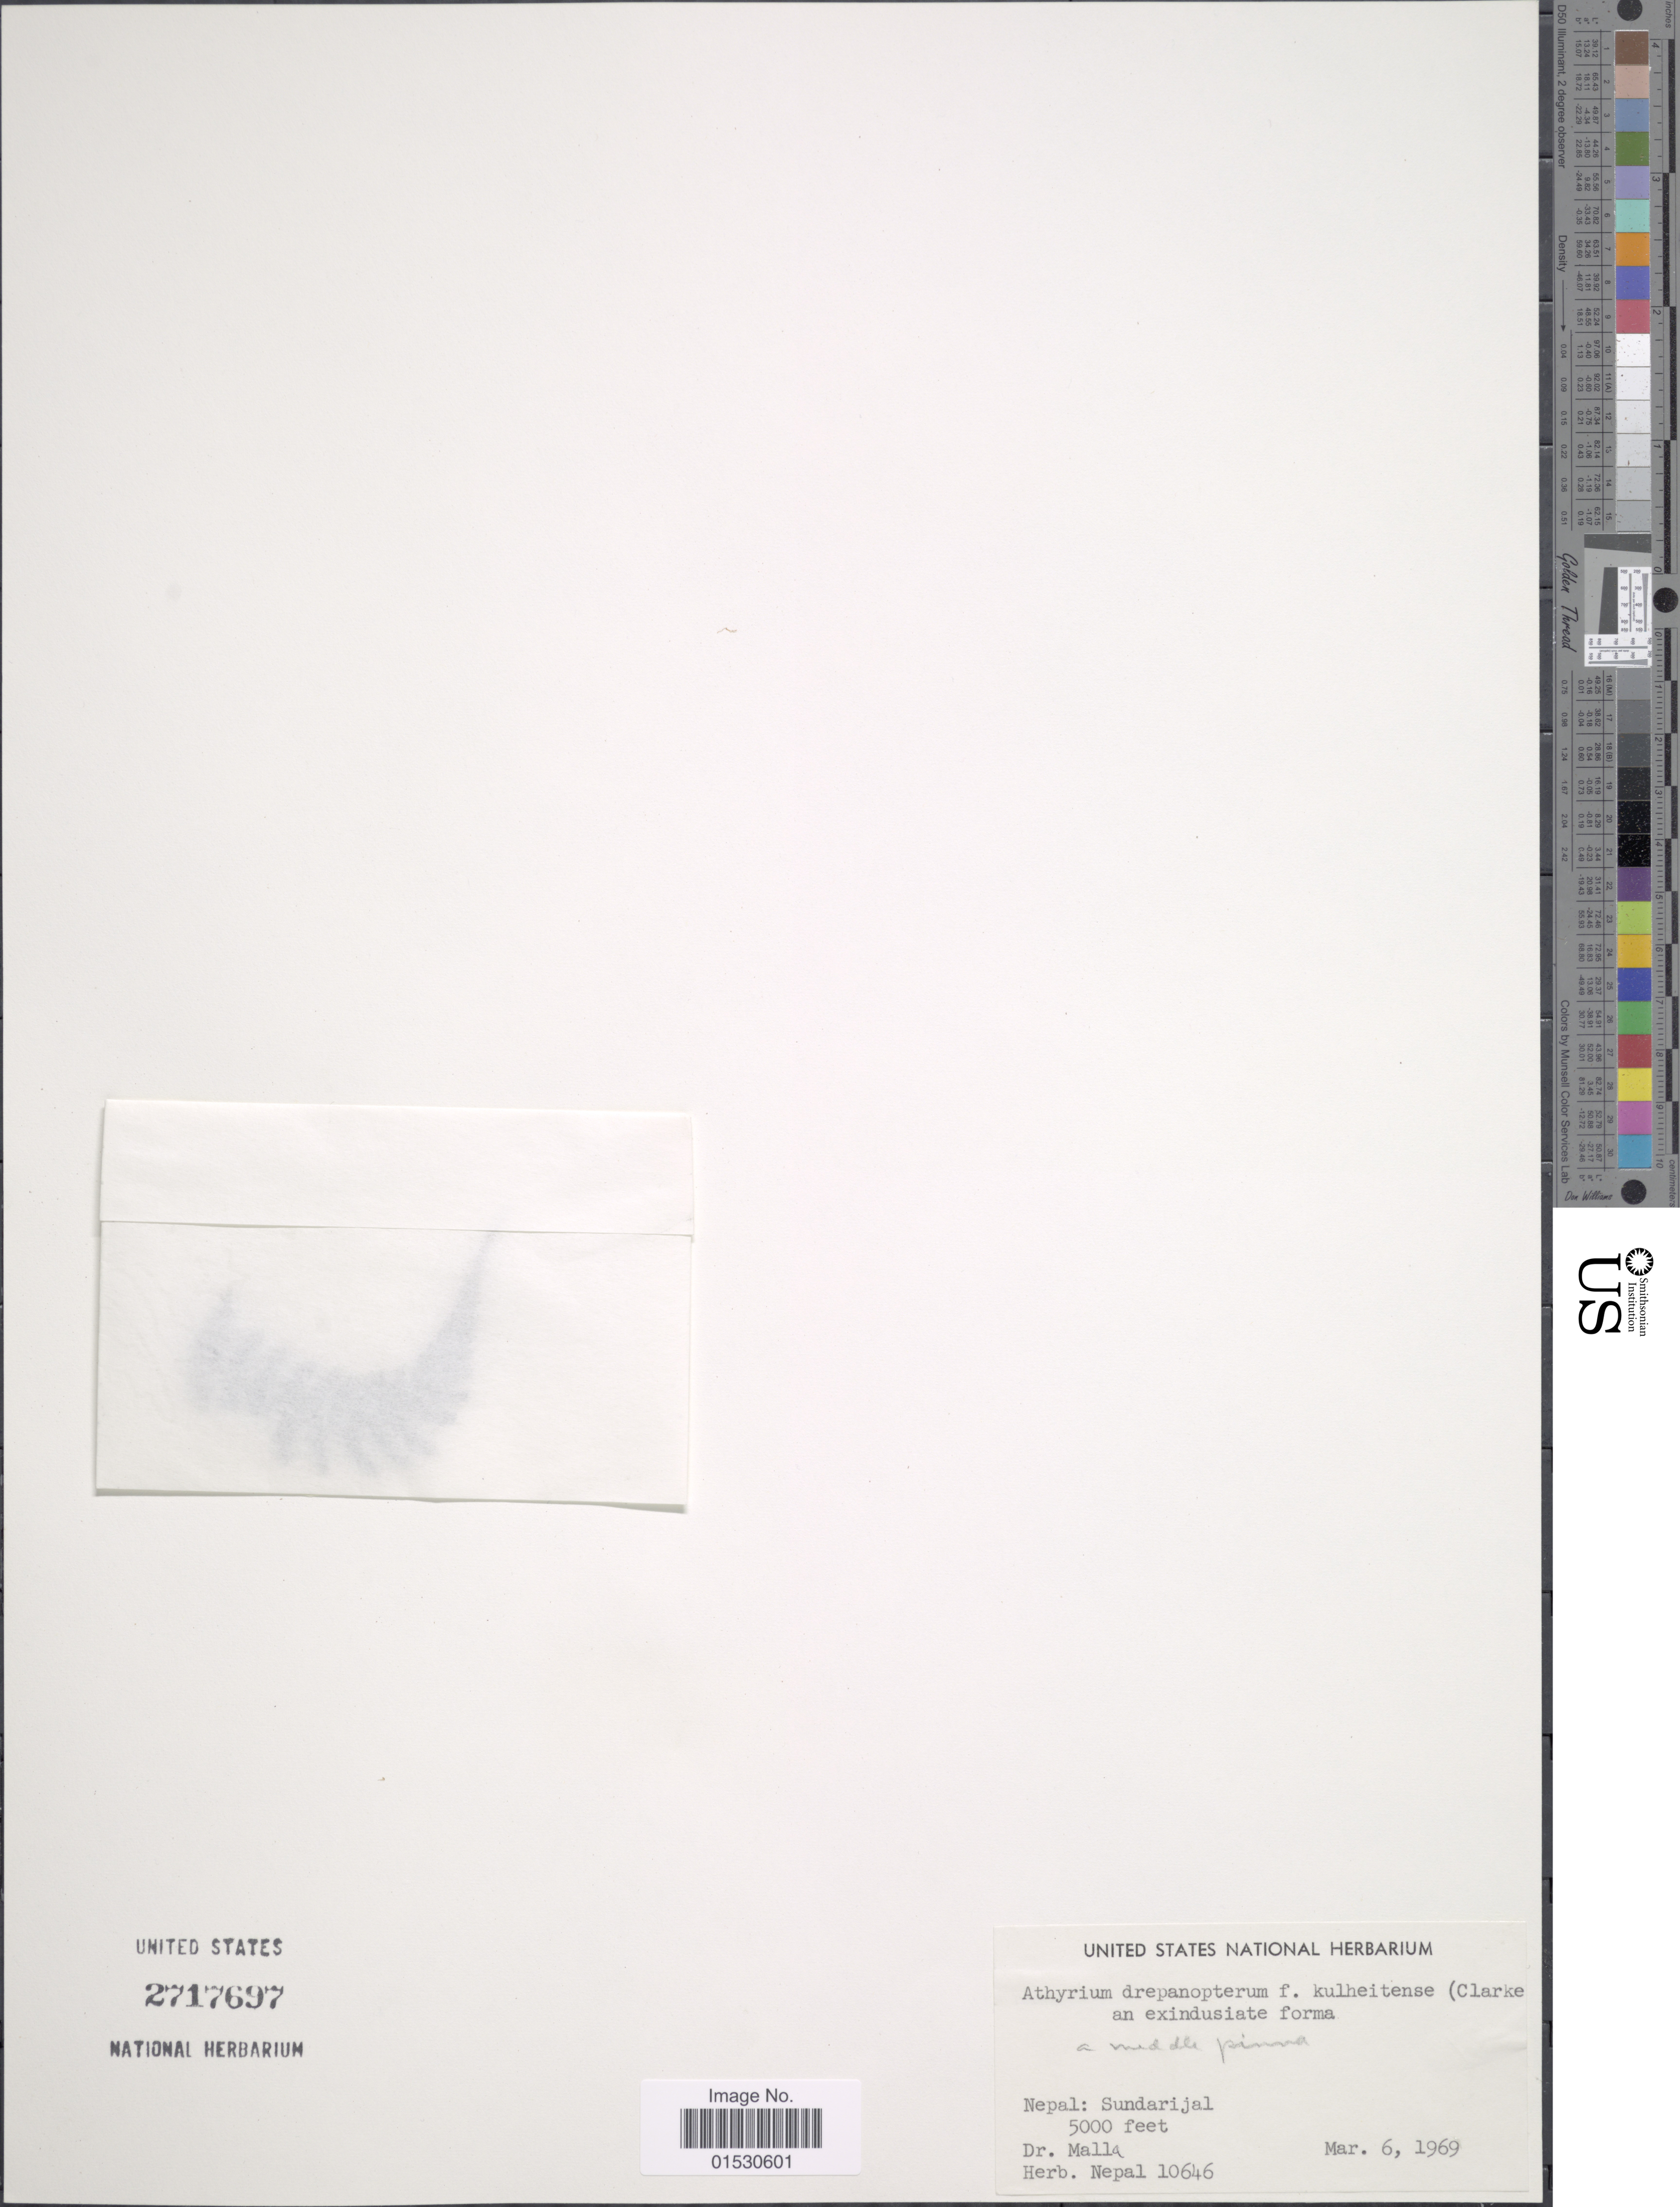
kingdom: Plantae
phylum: Tracheophyta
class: Polypodiopsida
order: Polypodiales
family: Athyriaceae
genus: Athyrium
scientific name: Athyrium drepanopterum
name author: (Kunze) A. Braun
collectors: S. Malla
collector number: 10646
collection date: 1969-03-06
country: Nepal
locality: Sundarijal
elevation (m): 1524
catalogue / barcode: US 2717697